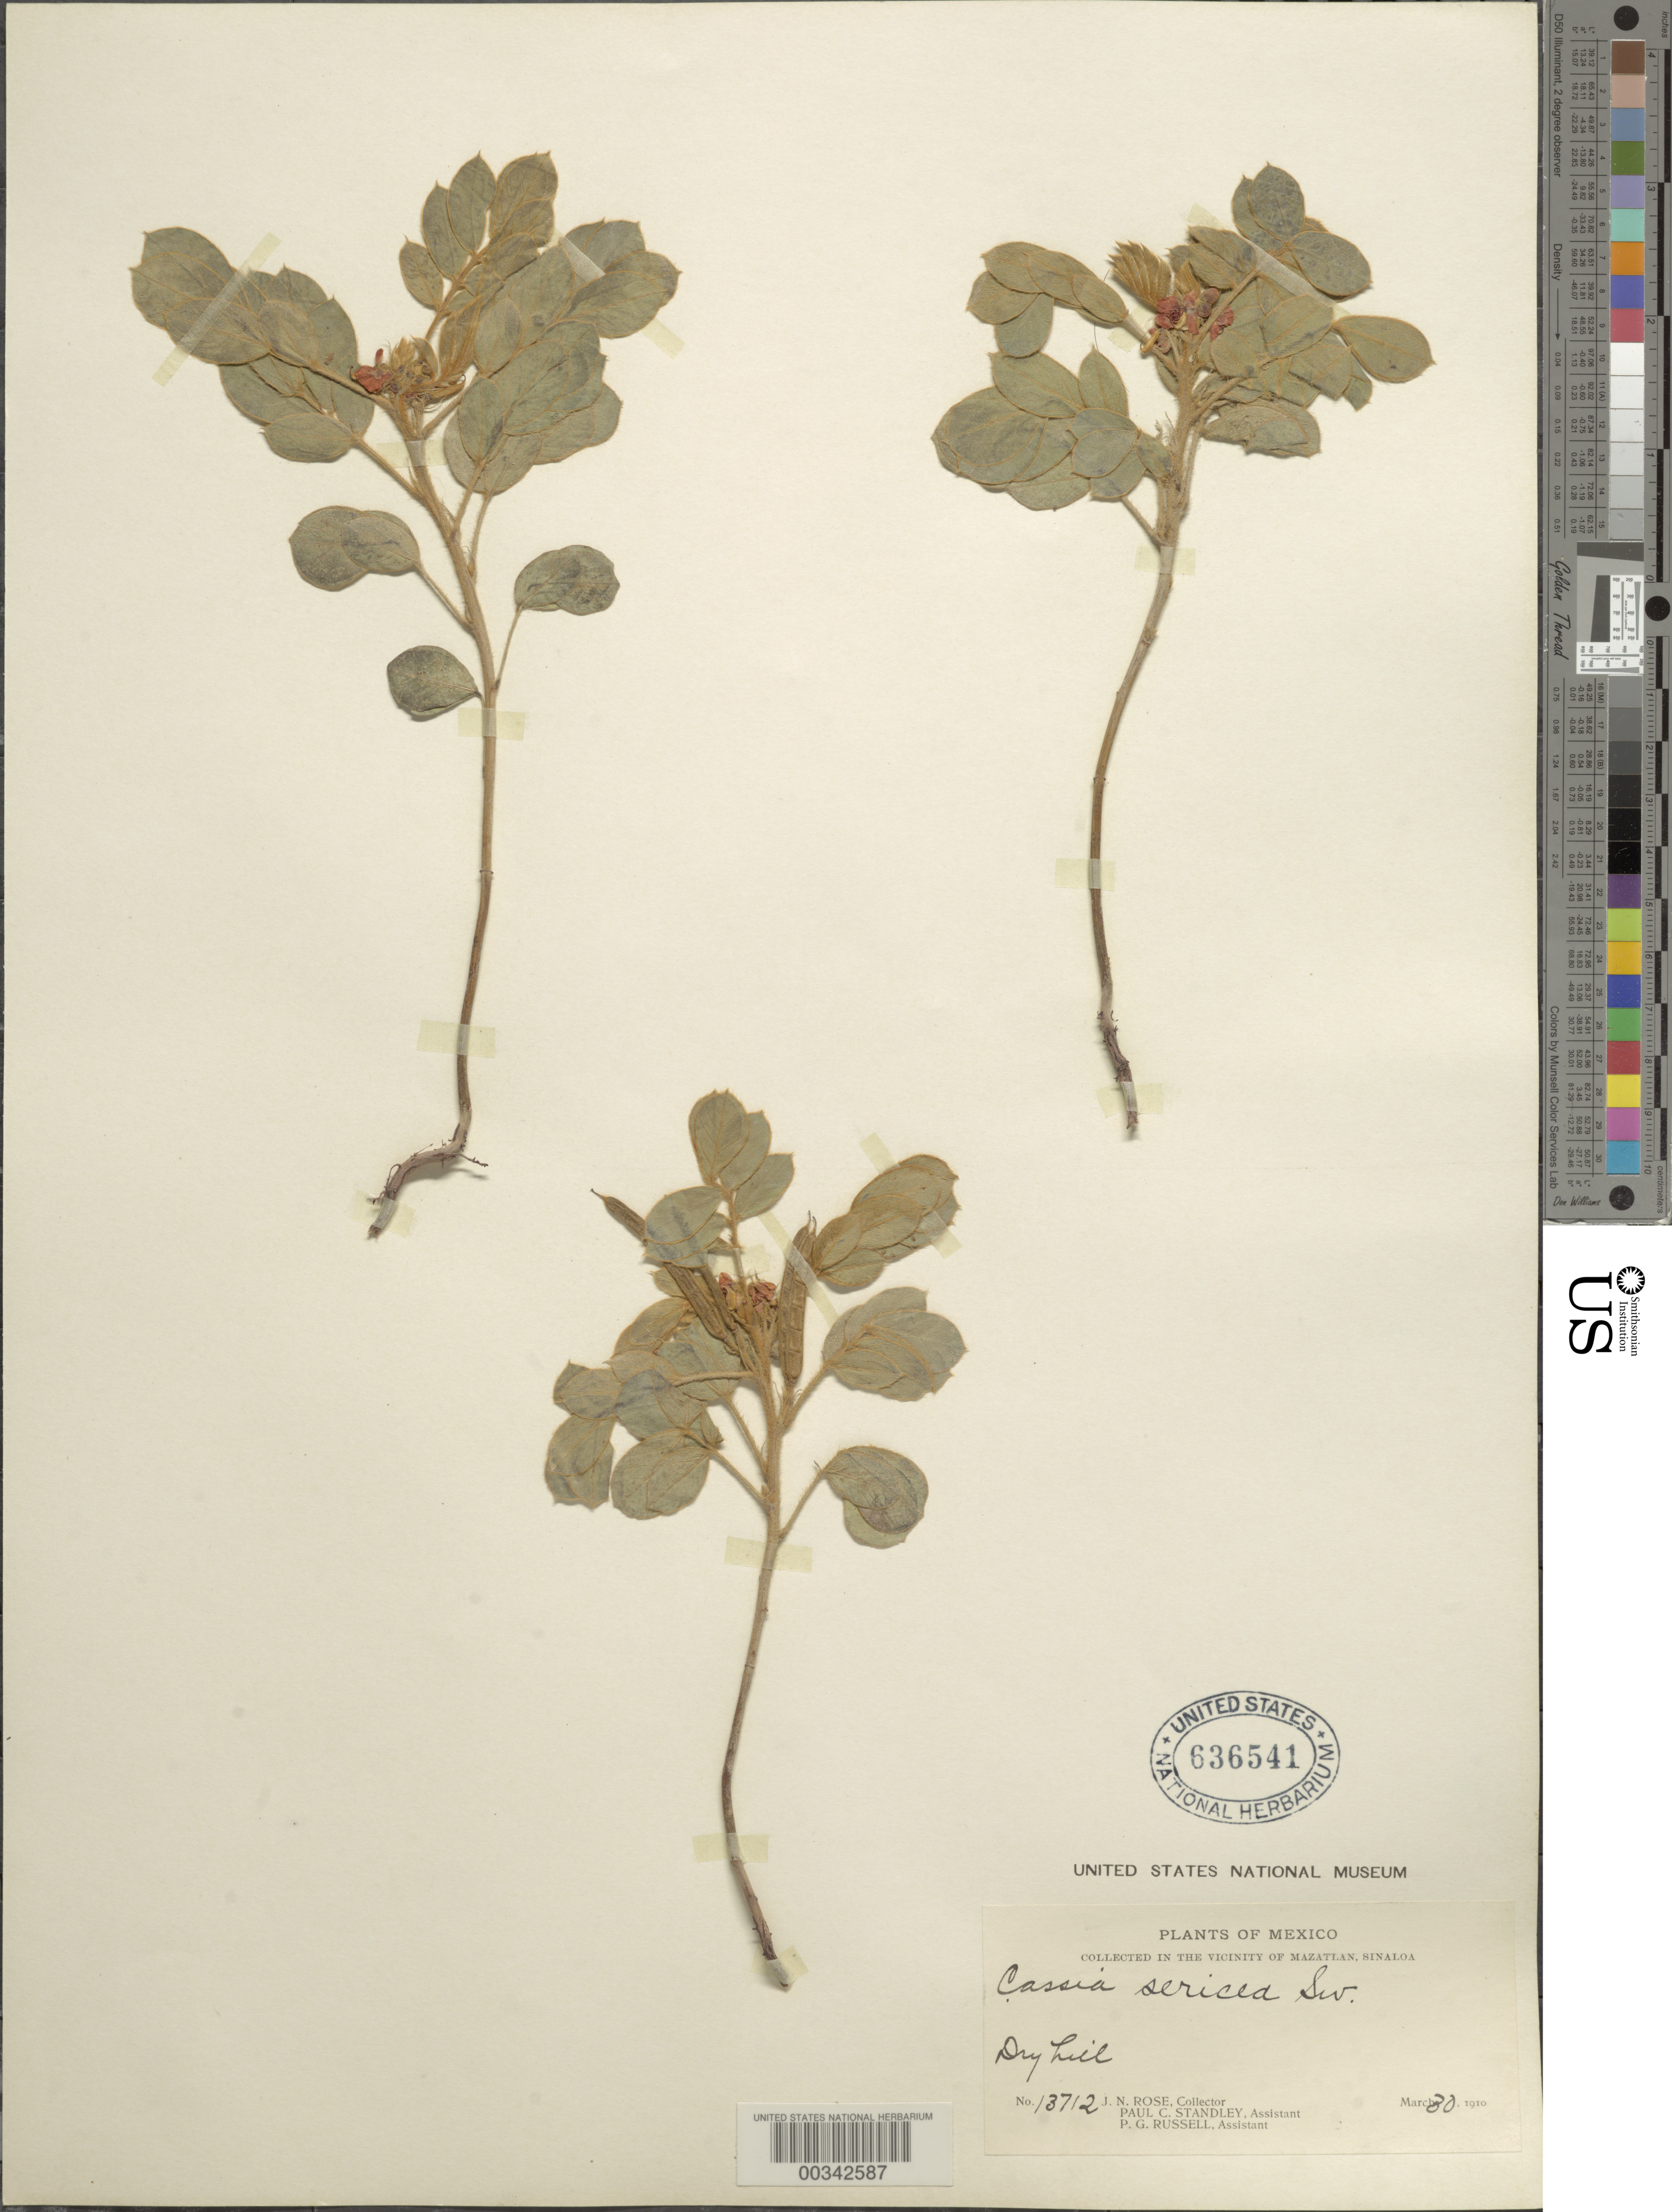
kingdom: Plantae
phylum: Tracheophyta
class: Magnoliopsida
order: Fabales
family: Fabaceae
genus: Senna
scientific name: Senna uniflora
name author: (Mill.) H.S. Irwin & Barneby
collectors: J. N. Rose, P. C. Standley & P. G. Russell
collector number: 13712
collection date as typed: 30 Mar 1910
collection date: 1910-03-30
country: Mexico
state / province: Sinaloa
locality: In the vicinity of Mazatlan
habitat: Dry hill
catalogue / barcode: US 636541